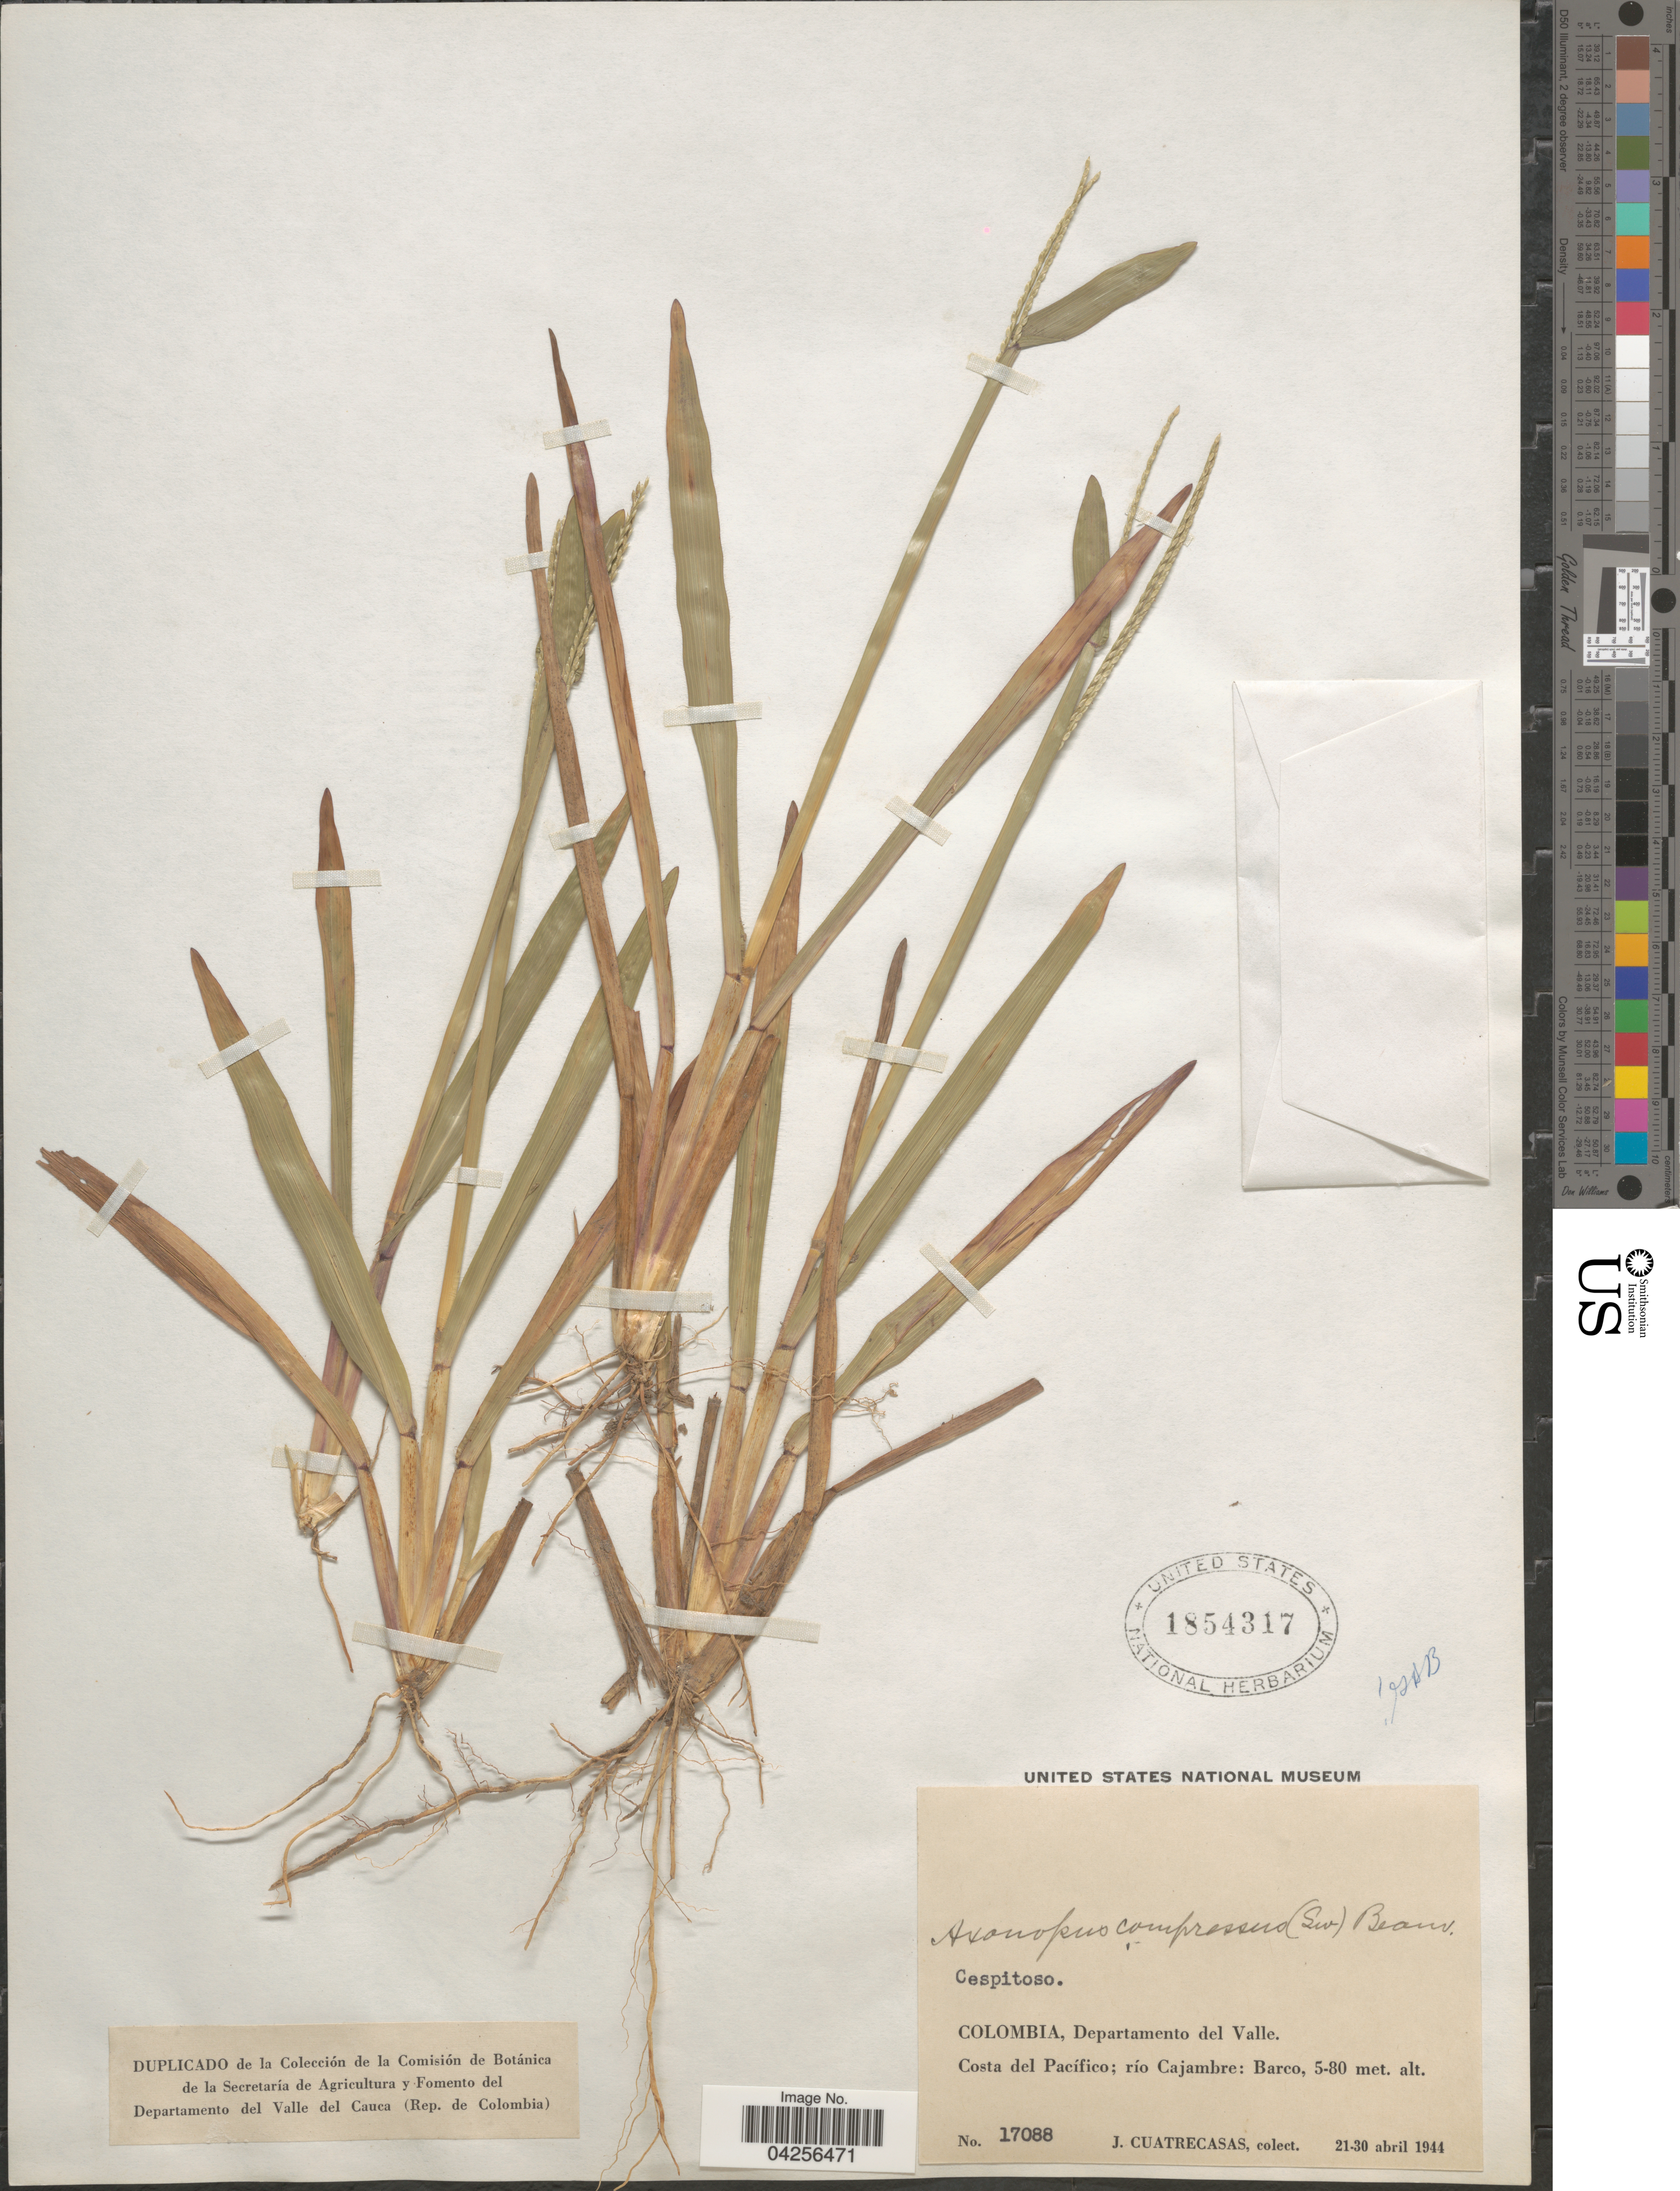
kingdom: Plantae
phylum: Tracheophyta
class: Liliopsida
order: Poales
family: Poaceae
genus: Axonopus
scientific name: Axonopus compressus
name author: (Sw.) P. Beauv.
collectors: J. Cuatrecasas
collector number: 17088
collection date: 1944-04-21/1944-04-30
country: Colombia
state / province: Valle del Cauca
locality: Departamento del Valle. Costa del Pacífico: río Cajambre: Barco.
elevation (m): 5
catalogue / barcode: US 1854317